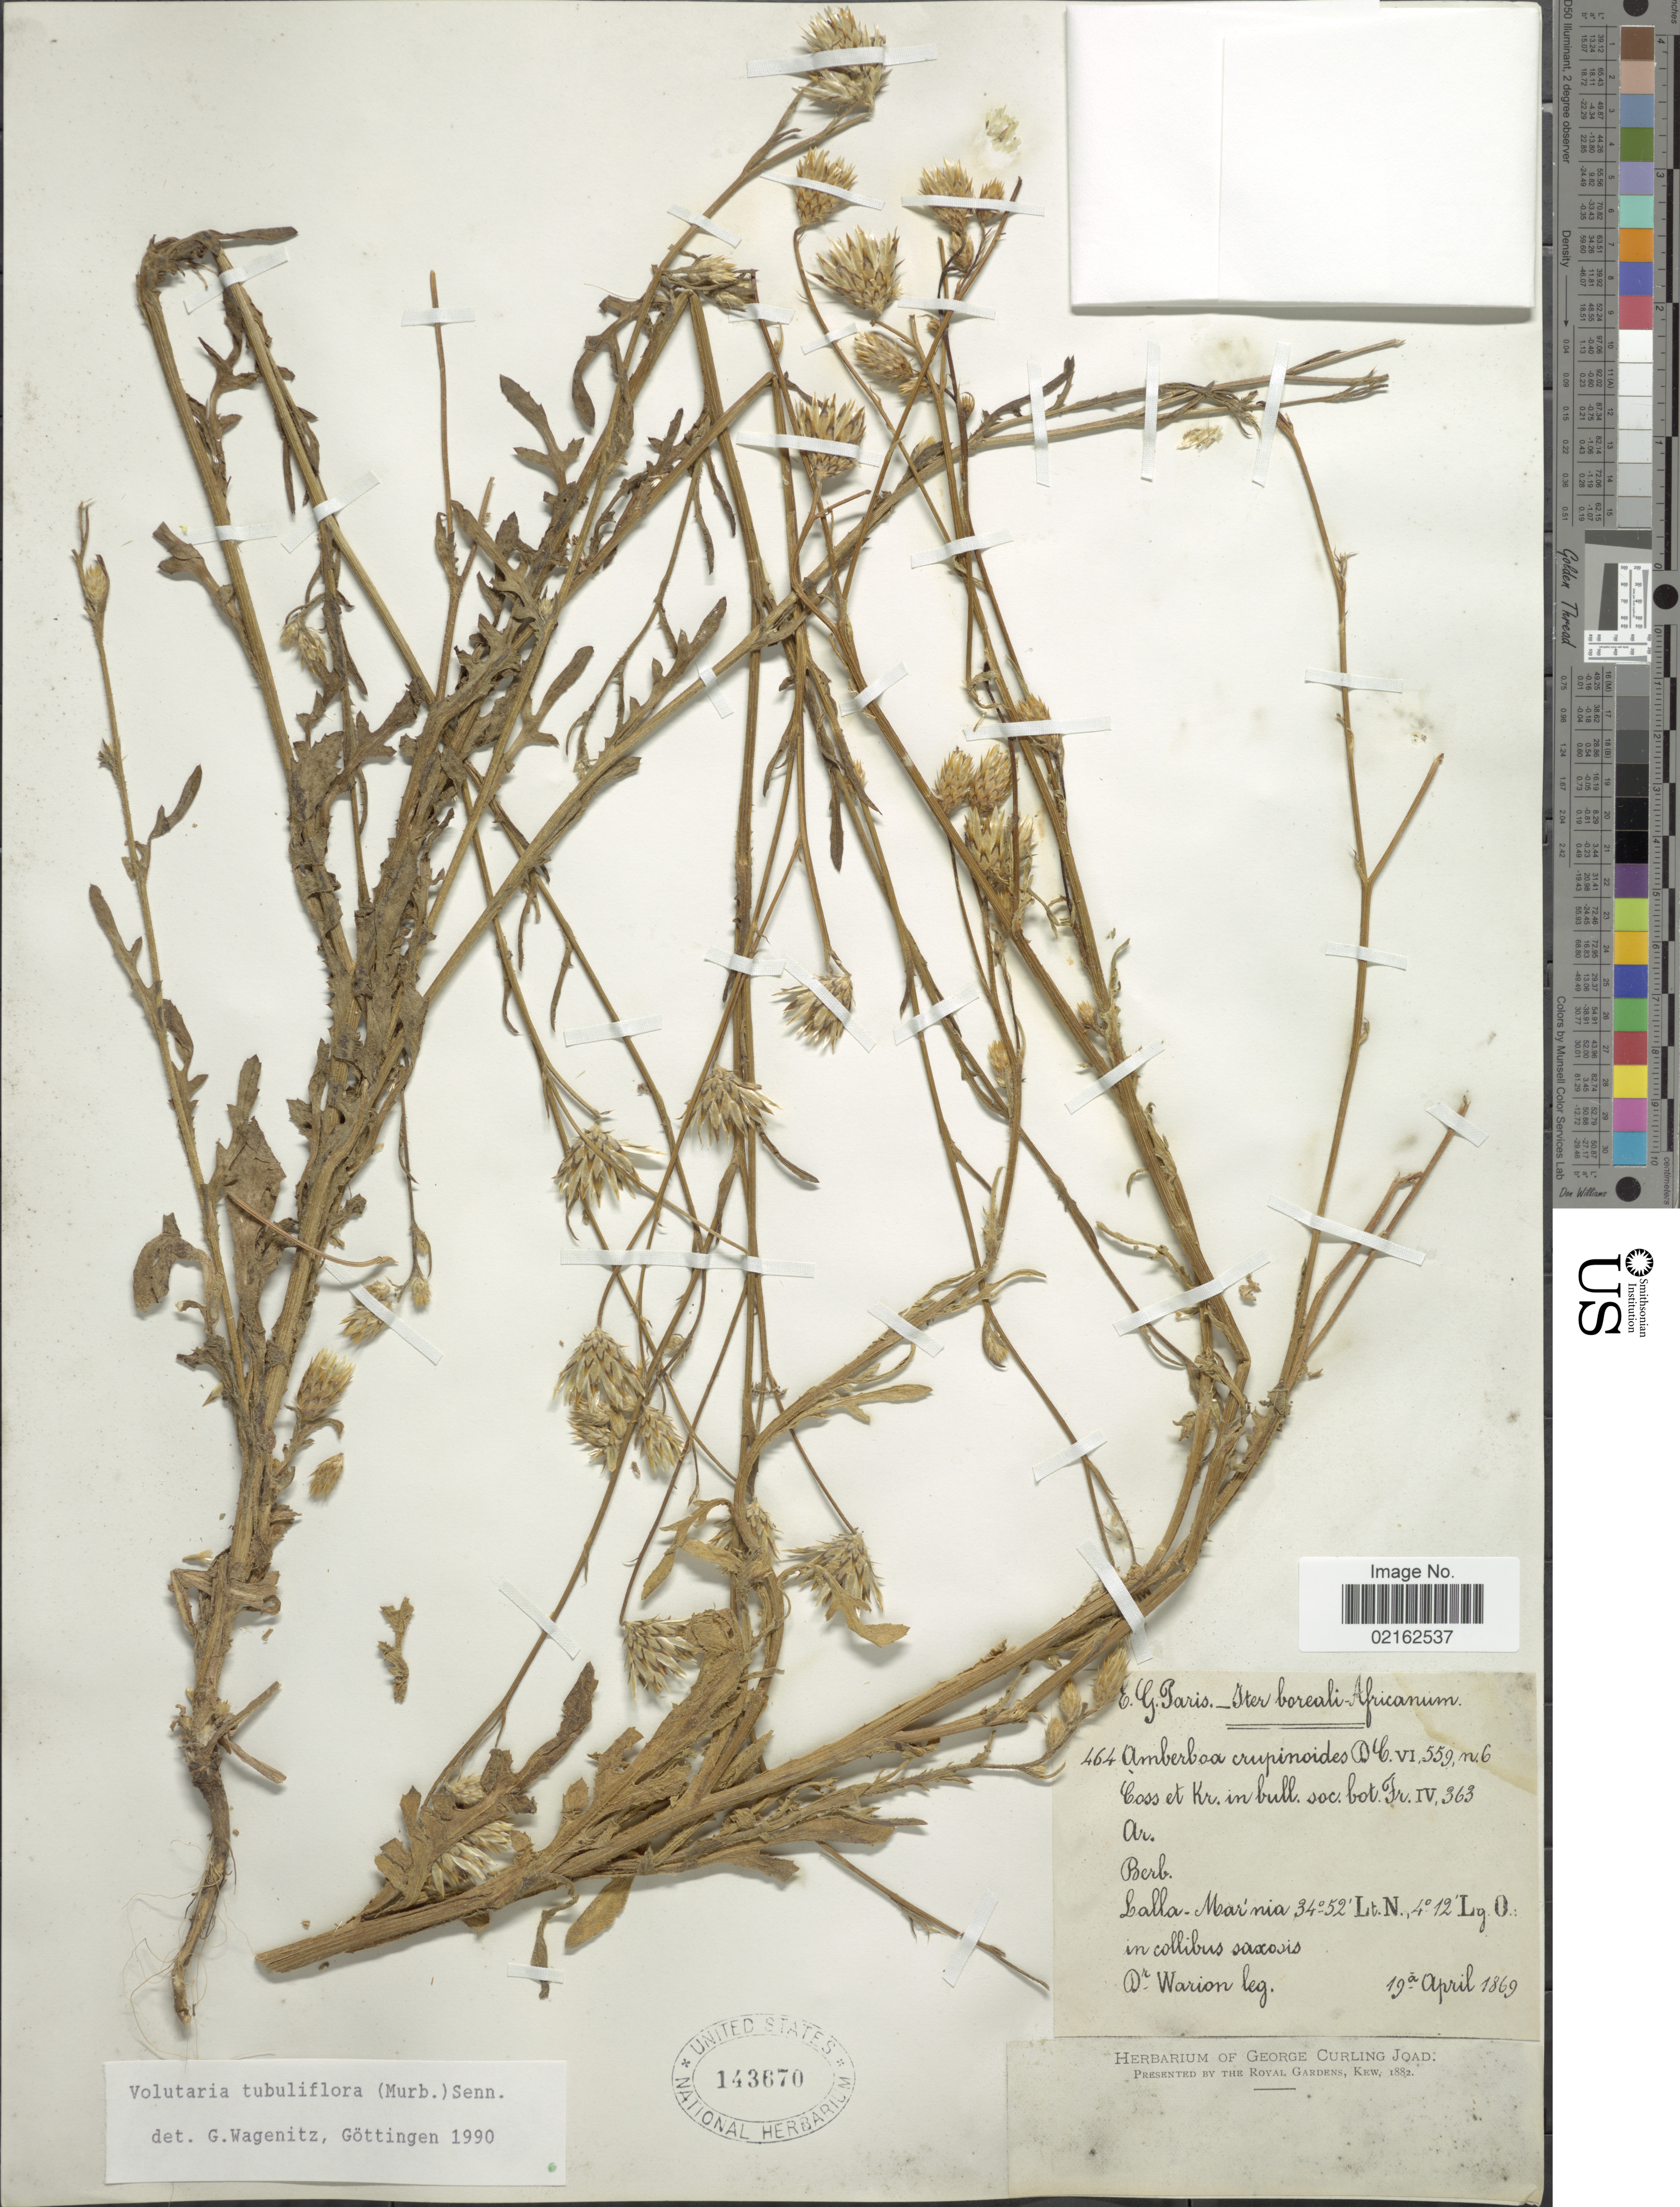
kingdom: Plantae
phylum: Tracheophyta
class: Magnoliopsida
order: Asterales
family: Asteraceae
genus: Volutaria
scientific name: Volutaria tubuliflora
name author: (Murb.) Sennen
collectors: Warion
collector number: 464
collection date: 1869-04-19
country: Algeria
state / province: M'Sila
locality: Africanum, Lalla-Marnia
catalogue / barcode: US 143670